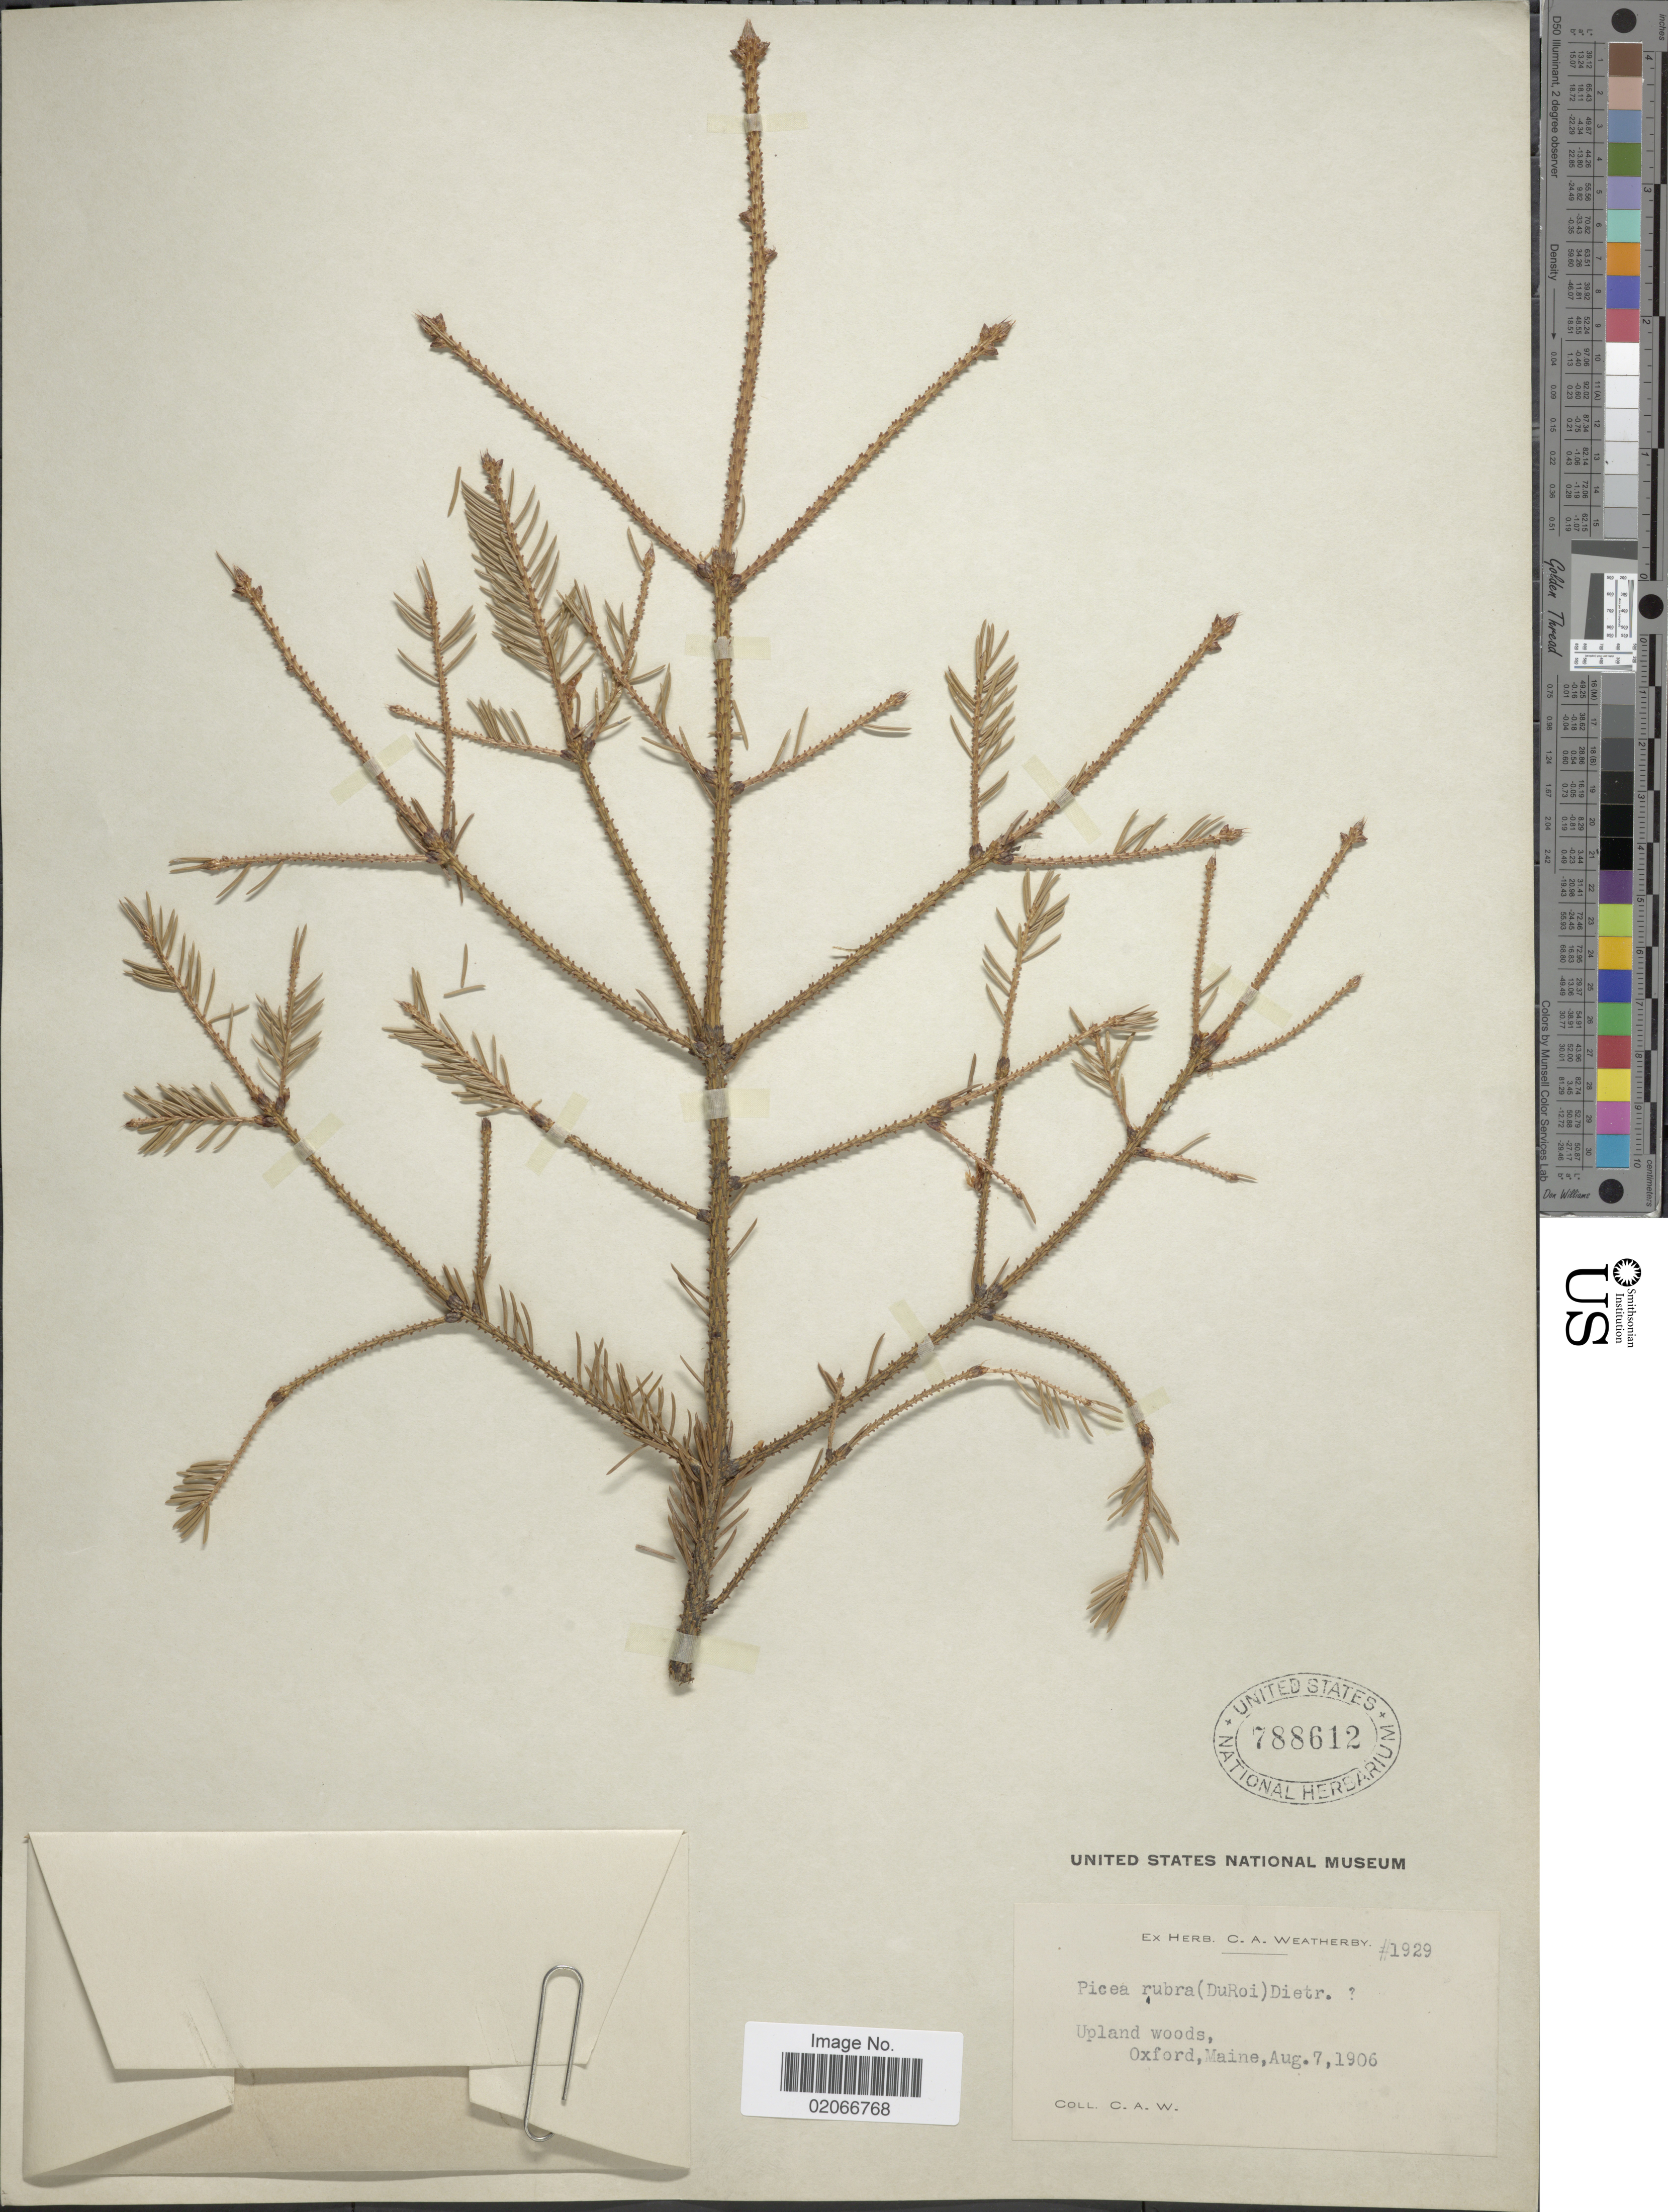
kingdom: Plantae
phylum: Tracheophyta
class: Pinopsida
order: Pinales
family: Pinaceae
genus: Picea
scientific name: Picea rubens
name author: Sarg.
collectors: C. A. Weatherby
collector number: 1929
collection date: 1906-08-07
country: United States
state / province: Maine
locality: Oxford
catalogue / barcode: US 788612